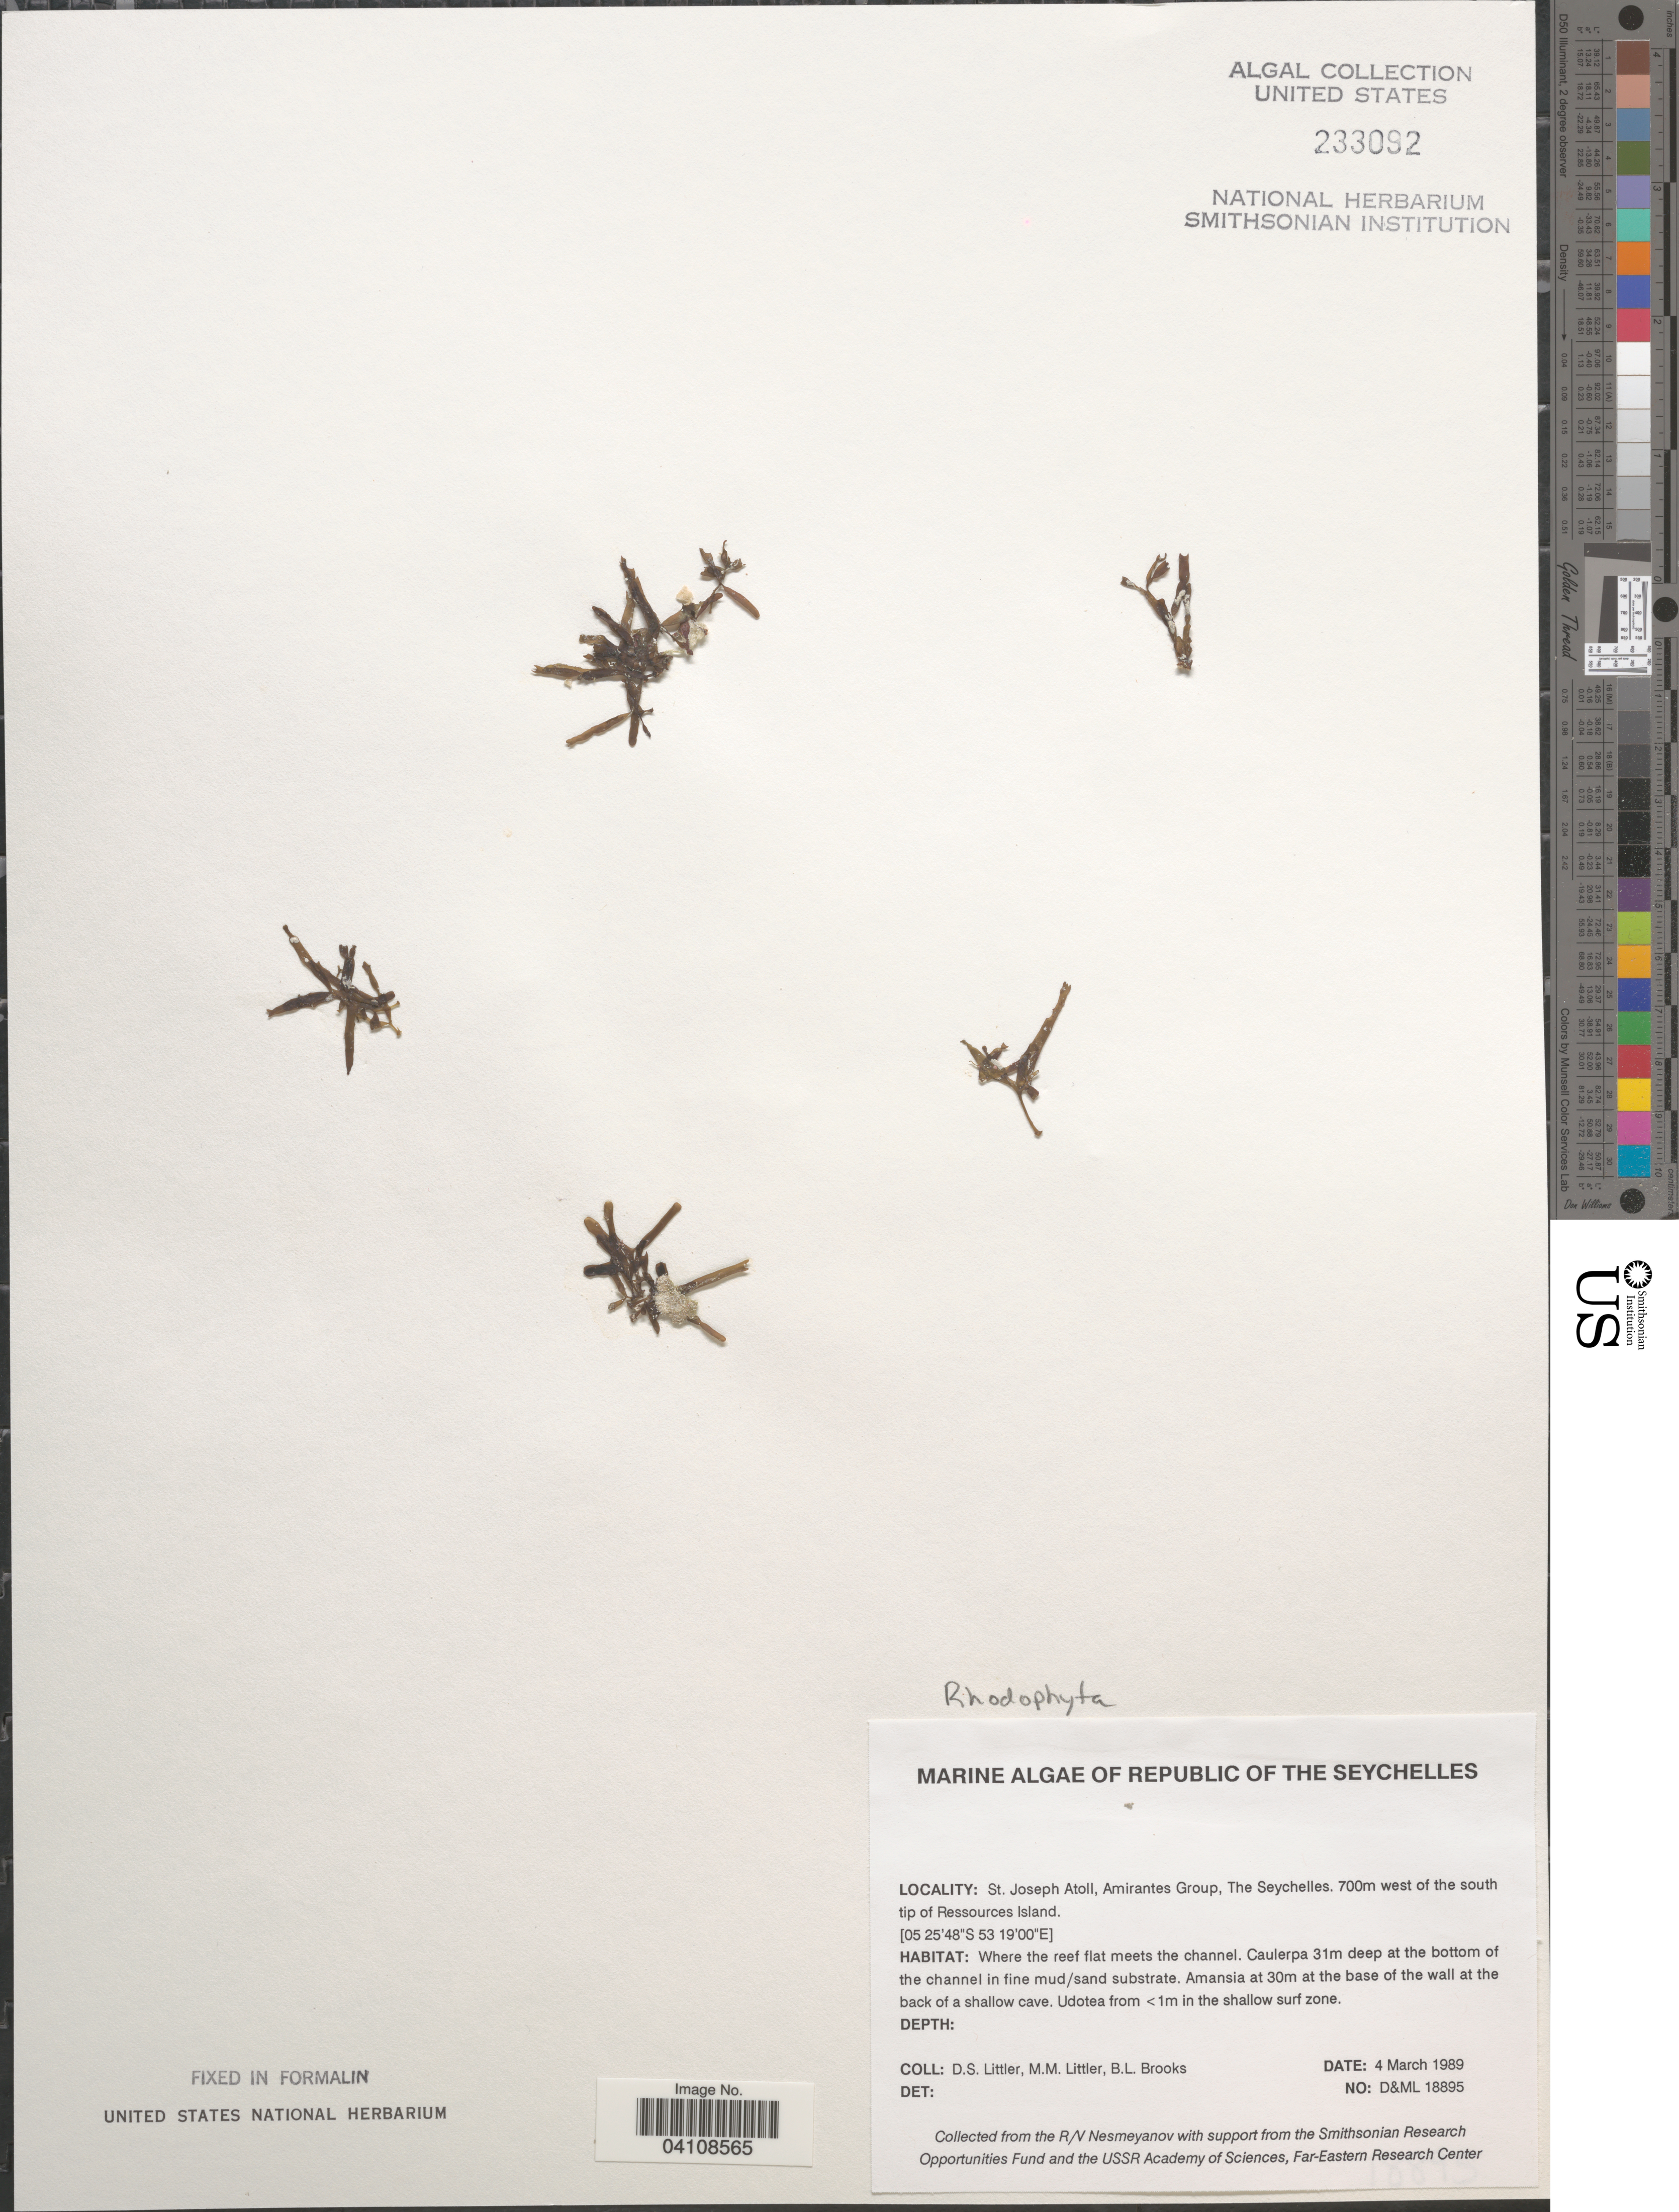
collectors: D. S. Littler & B. Brooks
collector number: D&ML18895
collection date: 1989-03-04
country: Seychelles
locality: Republic of The Seychelles. St. Joseph Atoll, Amirantes Group. 700m west of the south tip of Ressources Island. Where the reef flat meets the channel.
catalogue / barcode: US 233092